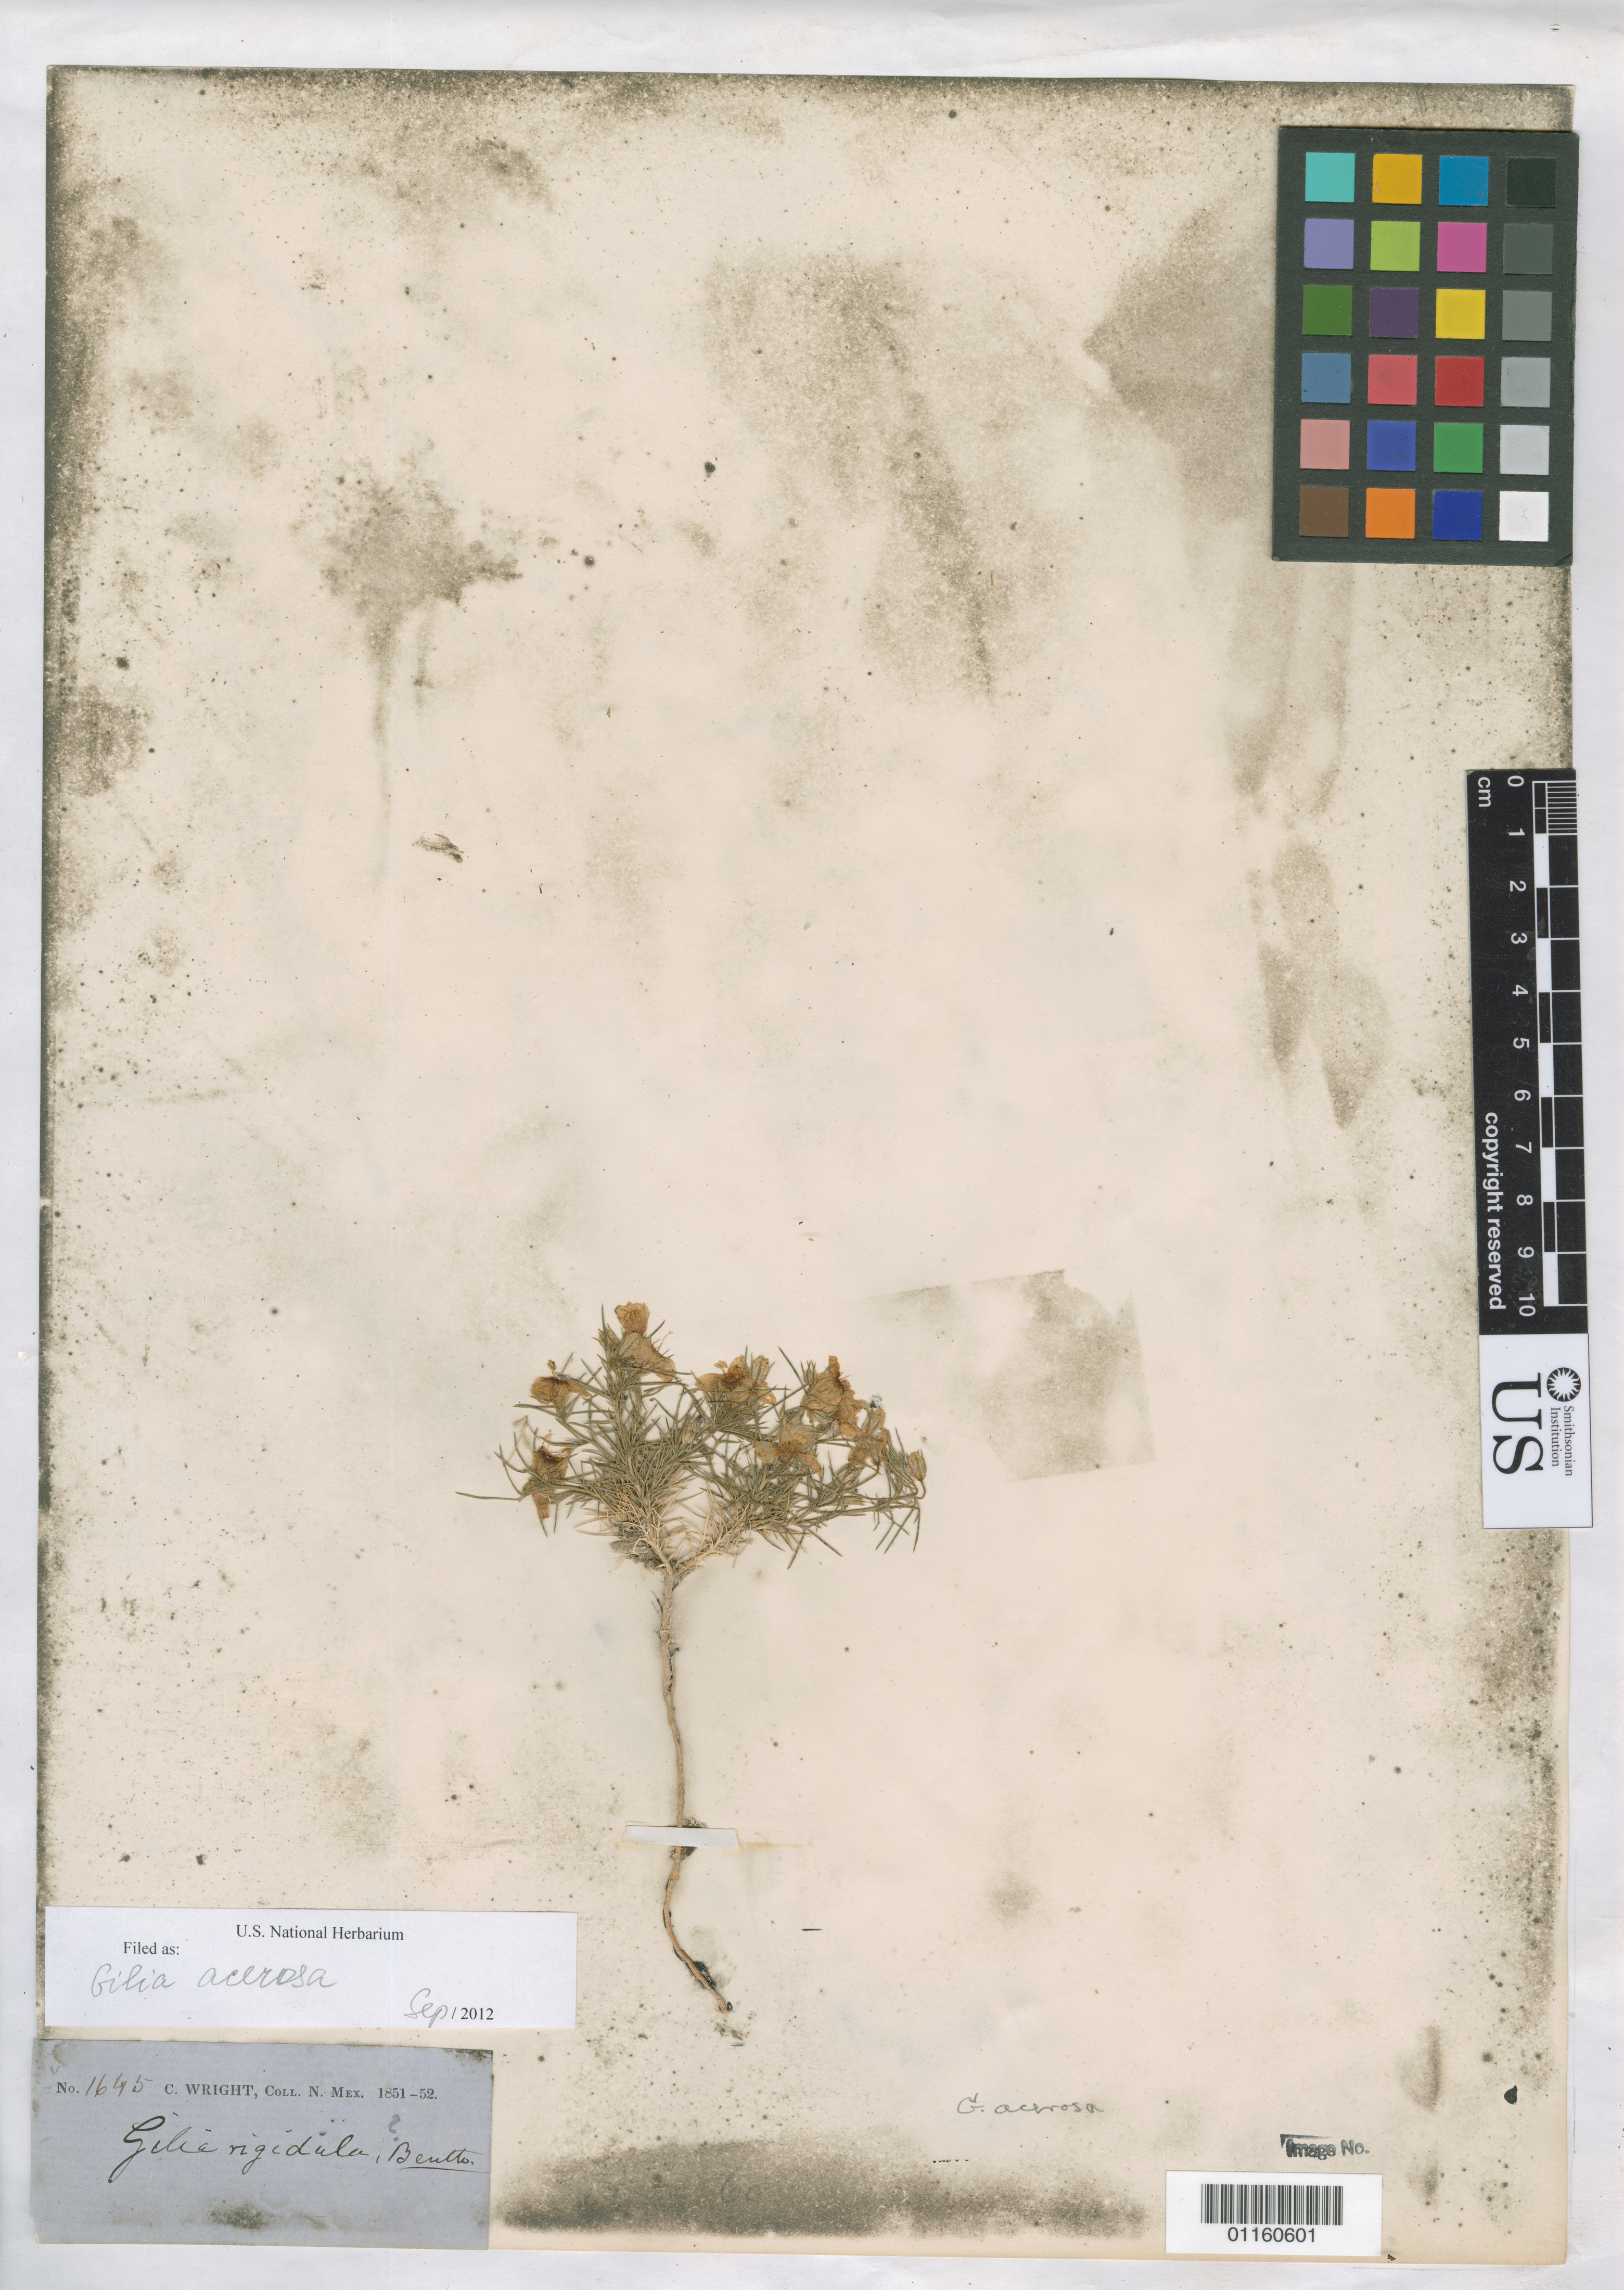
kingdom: Plantae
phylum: Tracheophyta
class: Magnoliopsida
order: Ericales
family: Polemoniaceae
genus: Giliastrum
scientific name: Giliastrum acerosum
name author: (A. Gray) Rydb.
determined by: Strong, Mark T., (BOT), Smithsonian Institution - National Museum of Natural History (UNITED STATES)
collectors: C. Wright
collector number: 1645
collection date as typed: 1851 to -- --- 1852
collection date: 1851/1852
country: United States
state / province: New Mexico